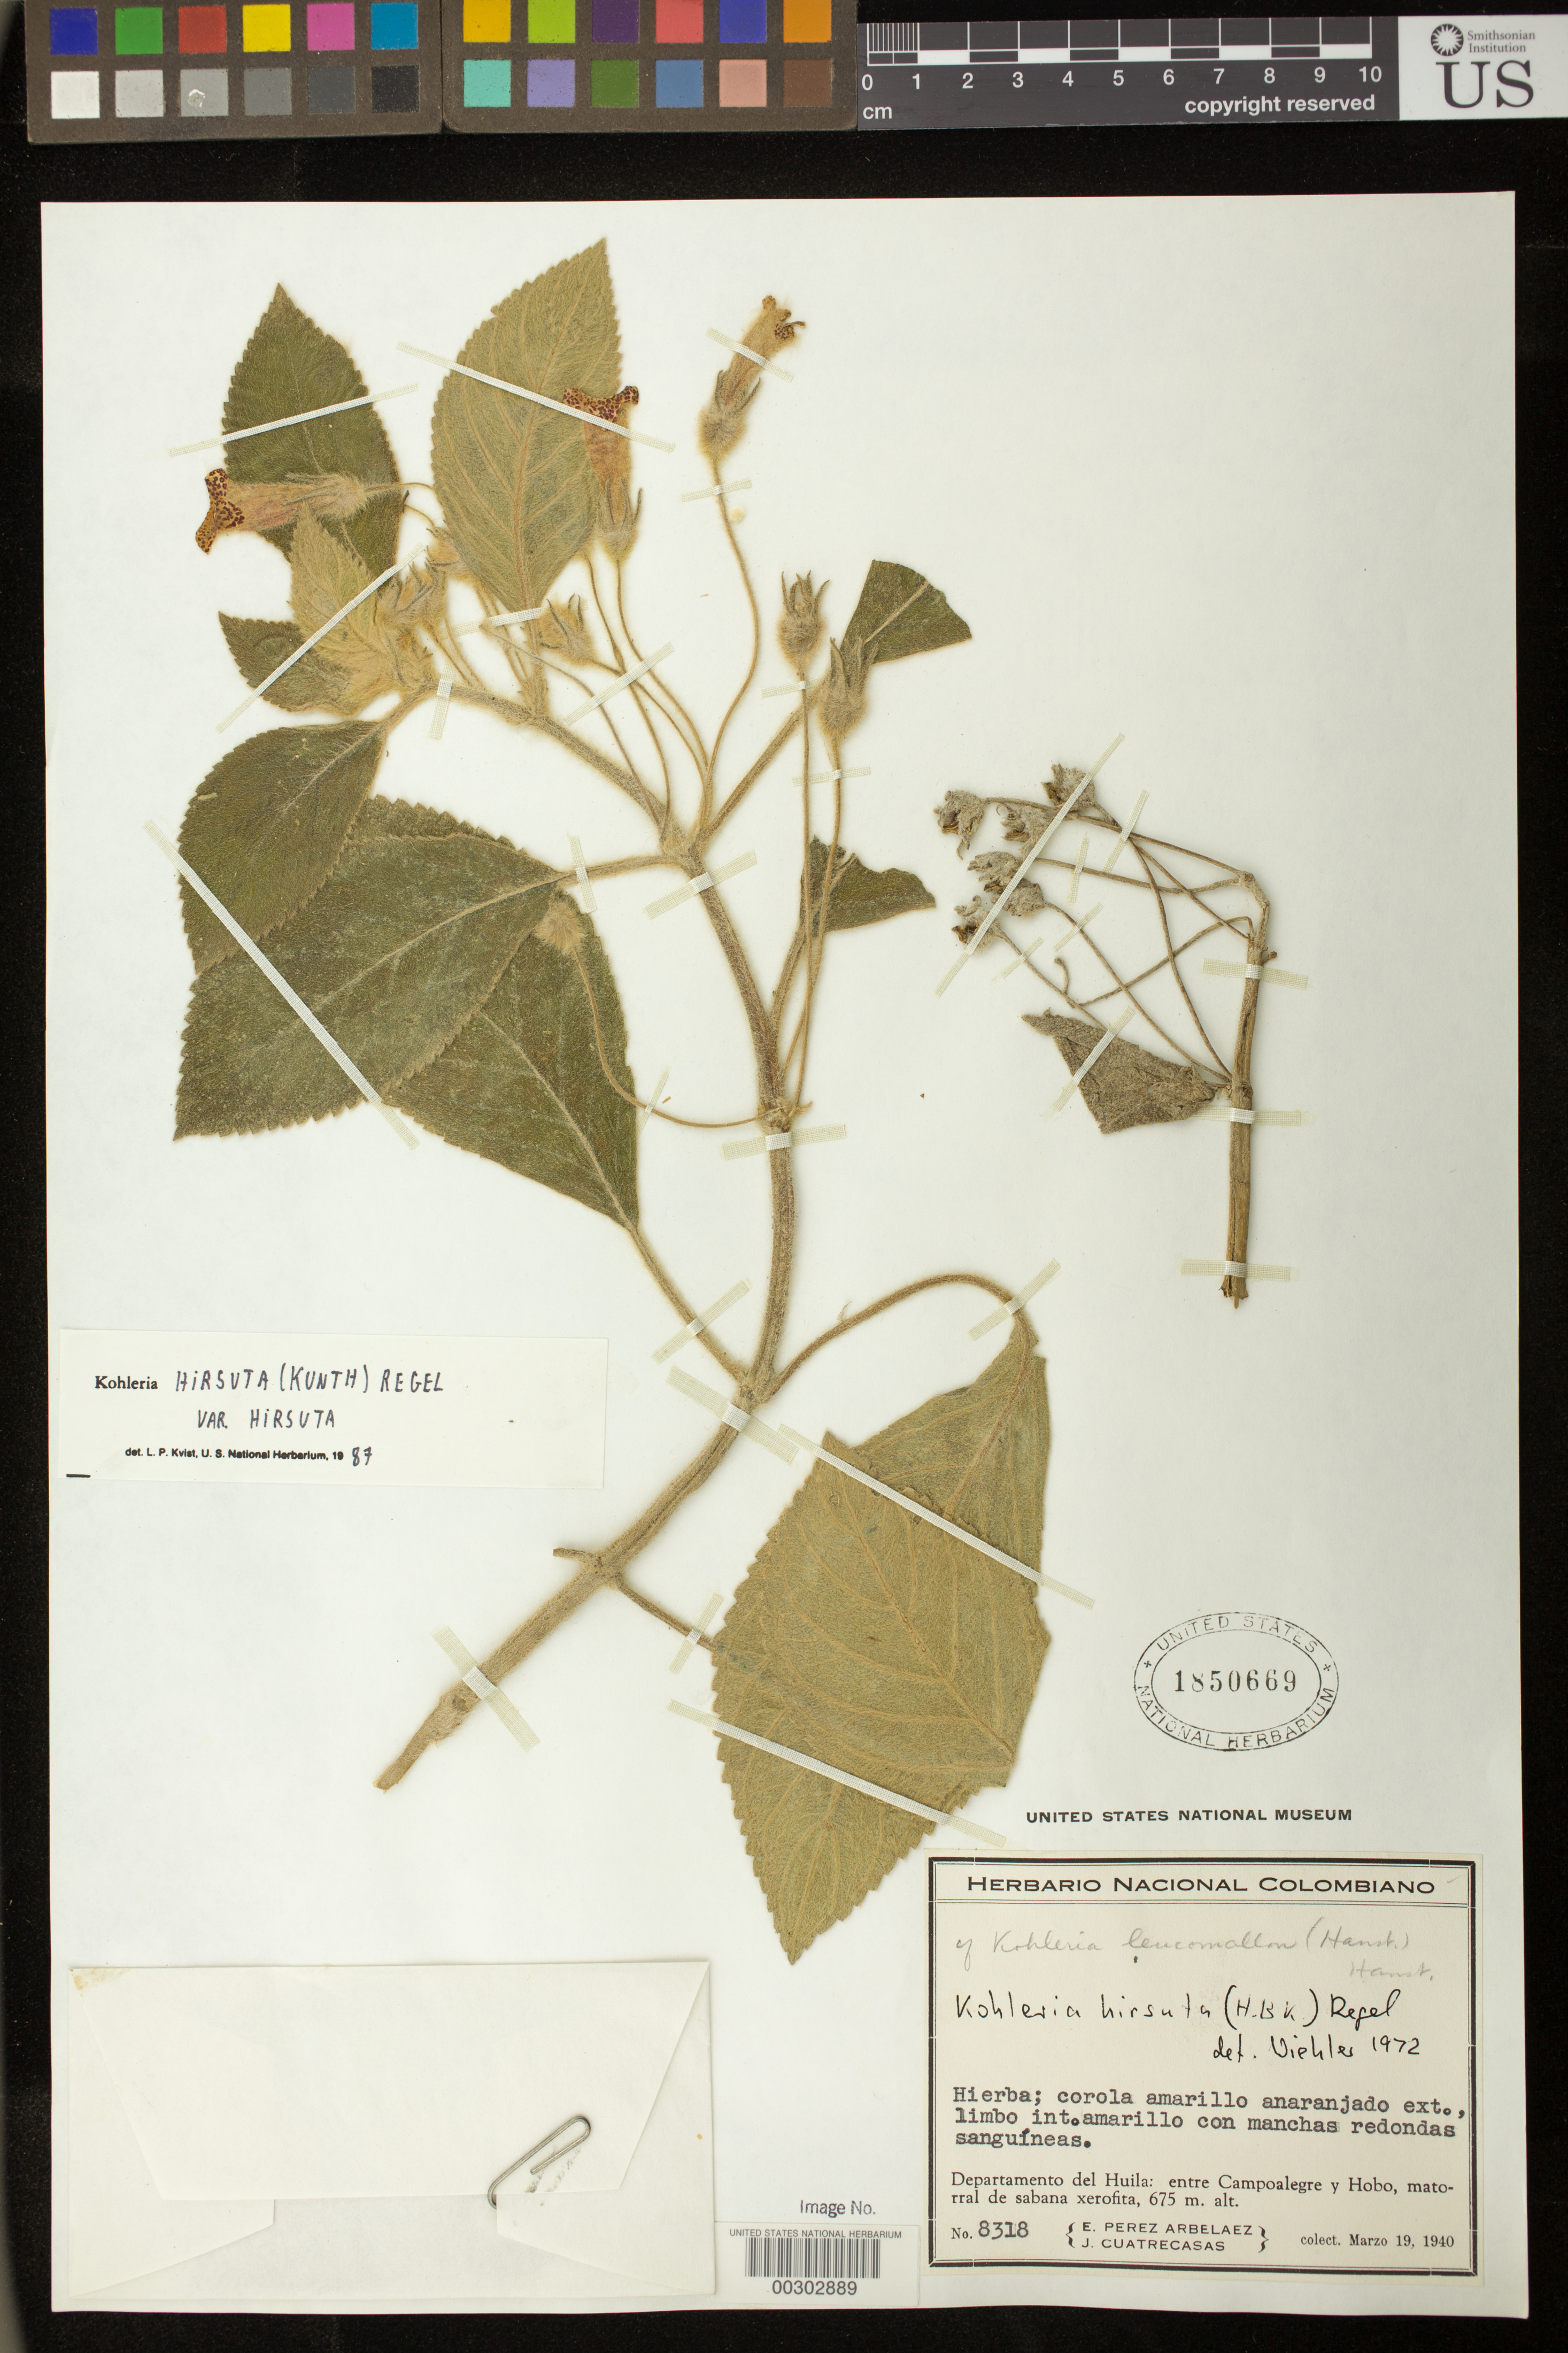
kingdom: Plantae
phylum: Tracheophyta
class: Magnoliopsida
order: Lamiales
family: Gesneriaceae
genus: Kohleria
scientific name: Kohleria hirsuta var. hirsuta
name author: (Kunth) Regel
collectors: E. Pérez Arbeláez & J. Cuatrecasas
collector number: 8318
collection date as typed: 19 Mar 1940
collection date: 1940-03-19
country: Colombia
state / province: Huila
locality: Between Campoalegre and Hobo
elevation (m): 675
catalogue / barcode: US 1850669